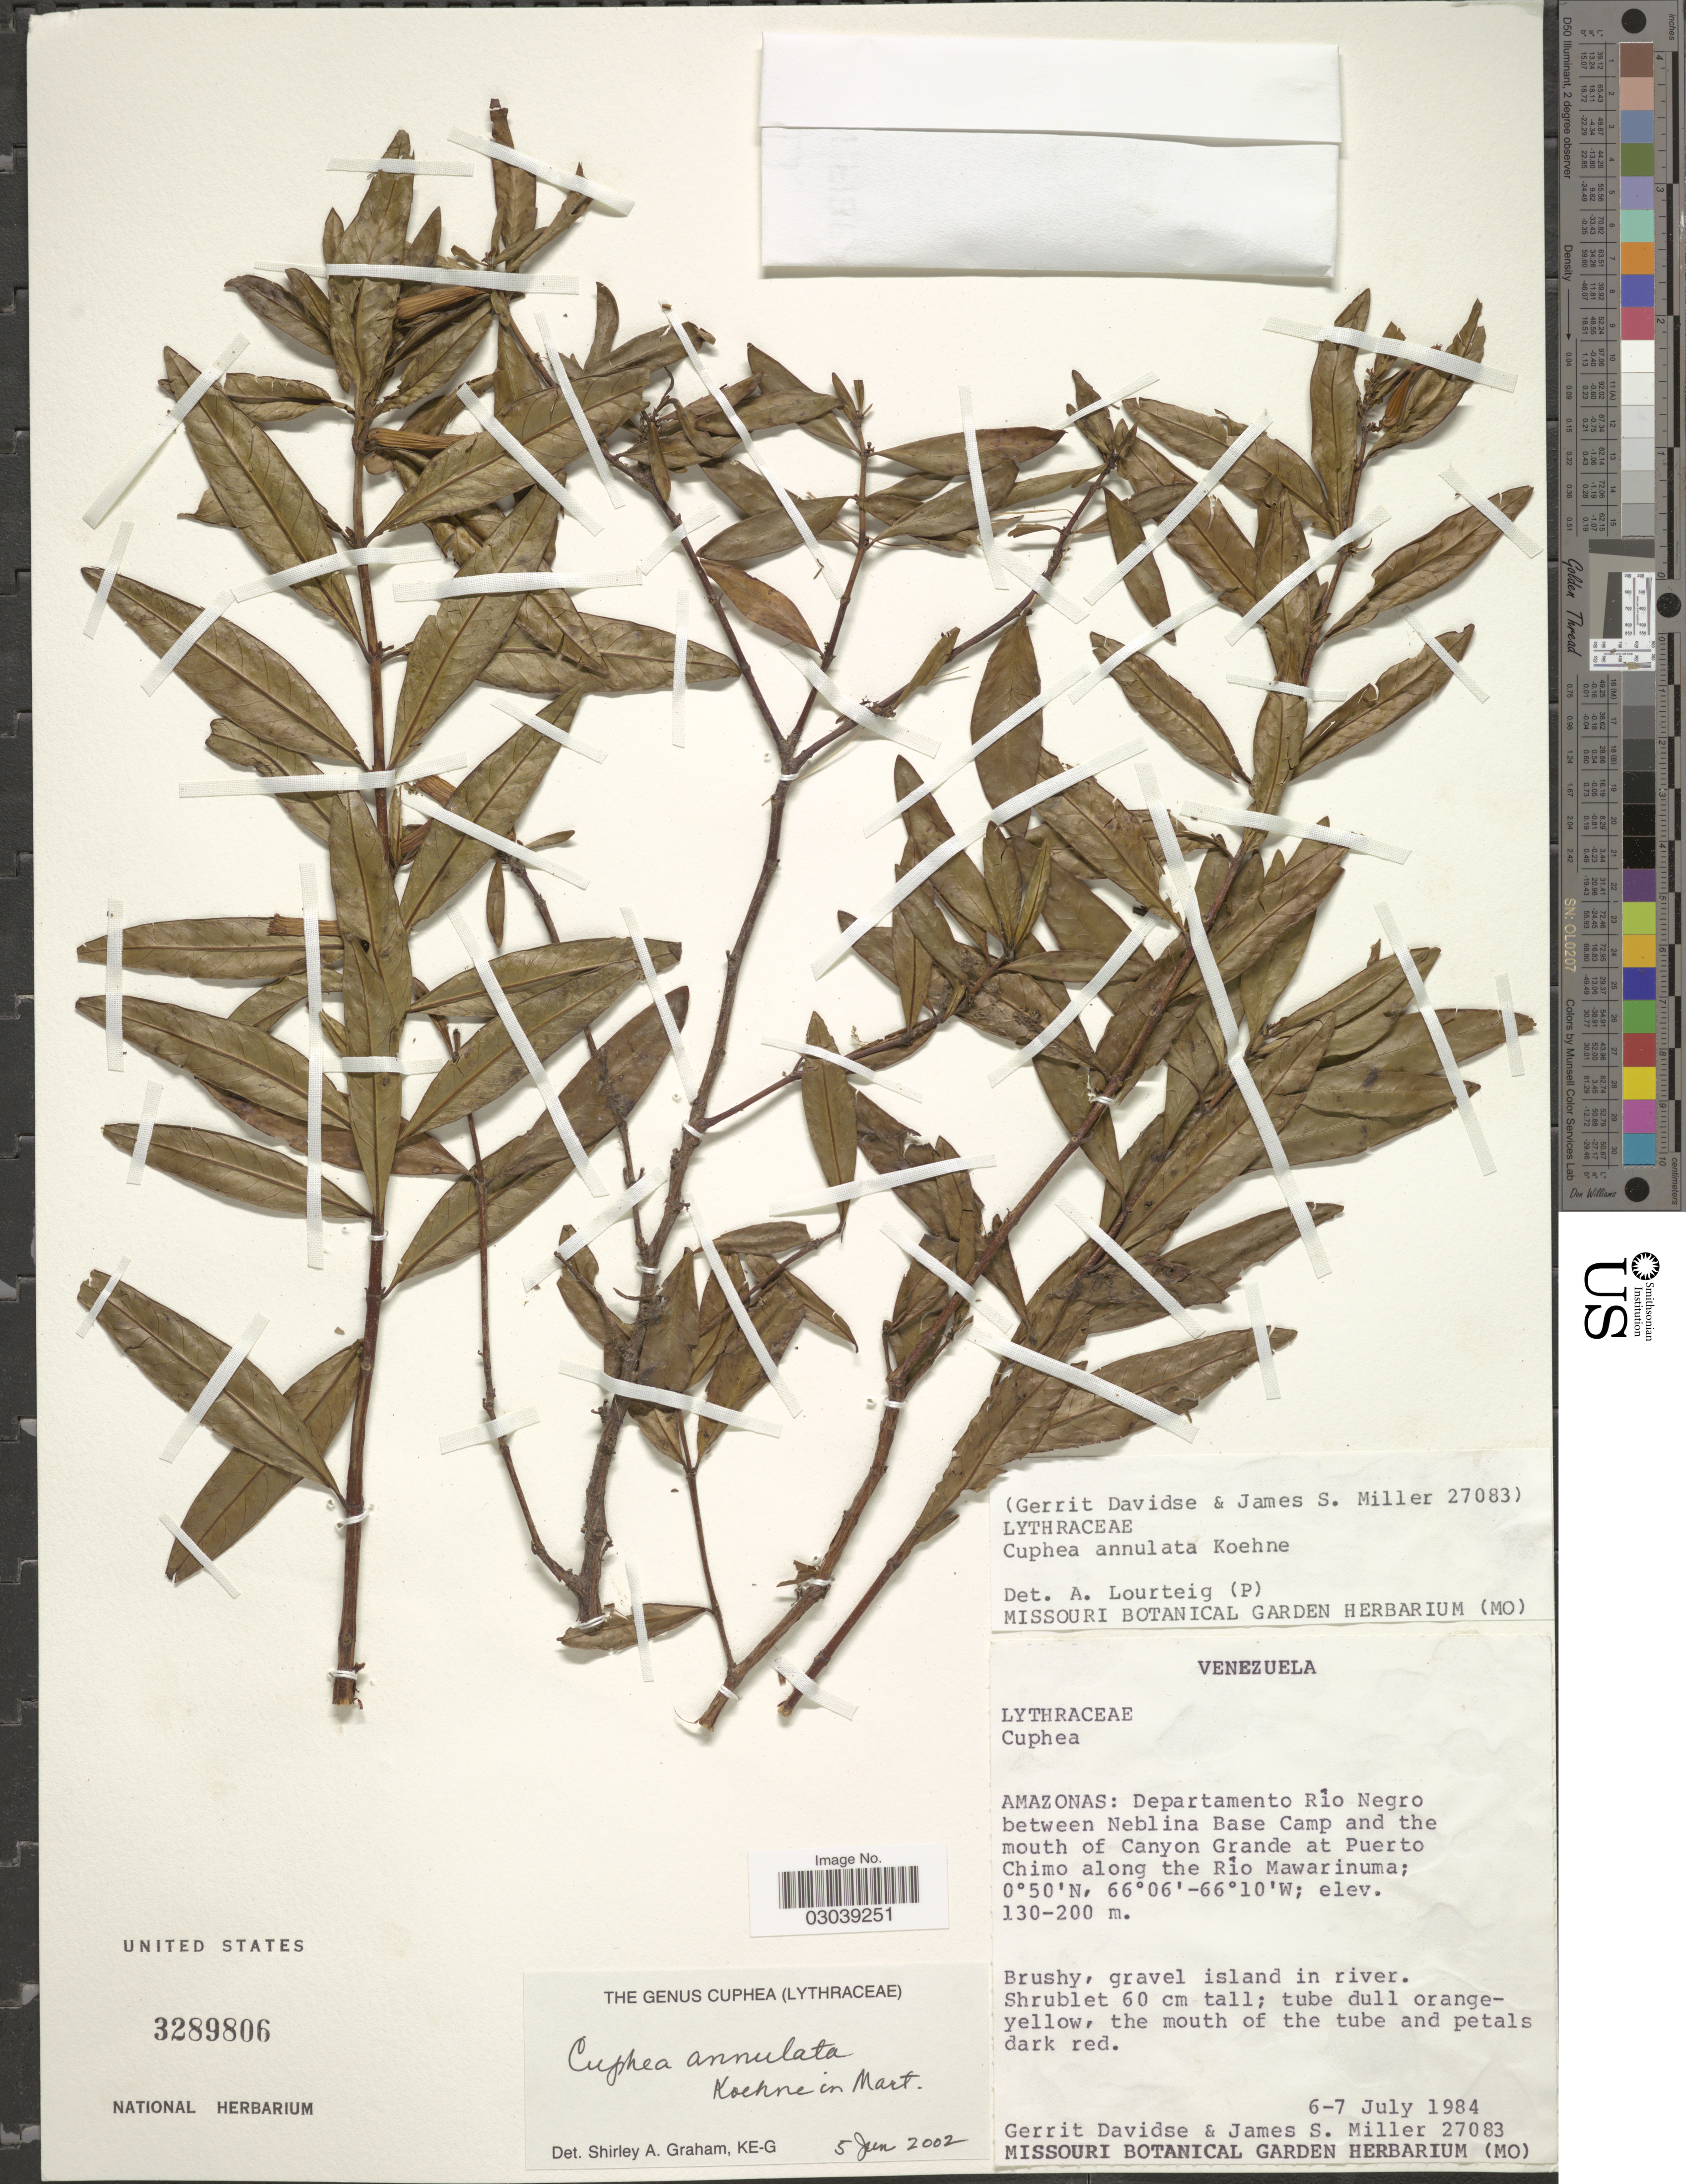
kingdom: Plantae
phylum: Tracheophyta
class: Magnoliopsida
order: Myrtales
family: Lythraceae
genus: Cuphea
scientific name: Cuphea annulata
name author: Koehne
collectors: G. Davidse & J. S. Miller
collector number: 27083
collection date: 1984-07-06/1984-07-07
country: Venezuela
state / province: Amazonas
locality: Departamento Río Negro between Neblina Base Camp and the mouth of Canyon Grande at Puerto Chimo along the Río Mawarinuma.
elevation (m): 130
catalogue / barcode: US 3289806